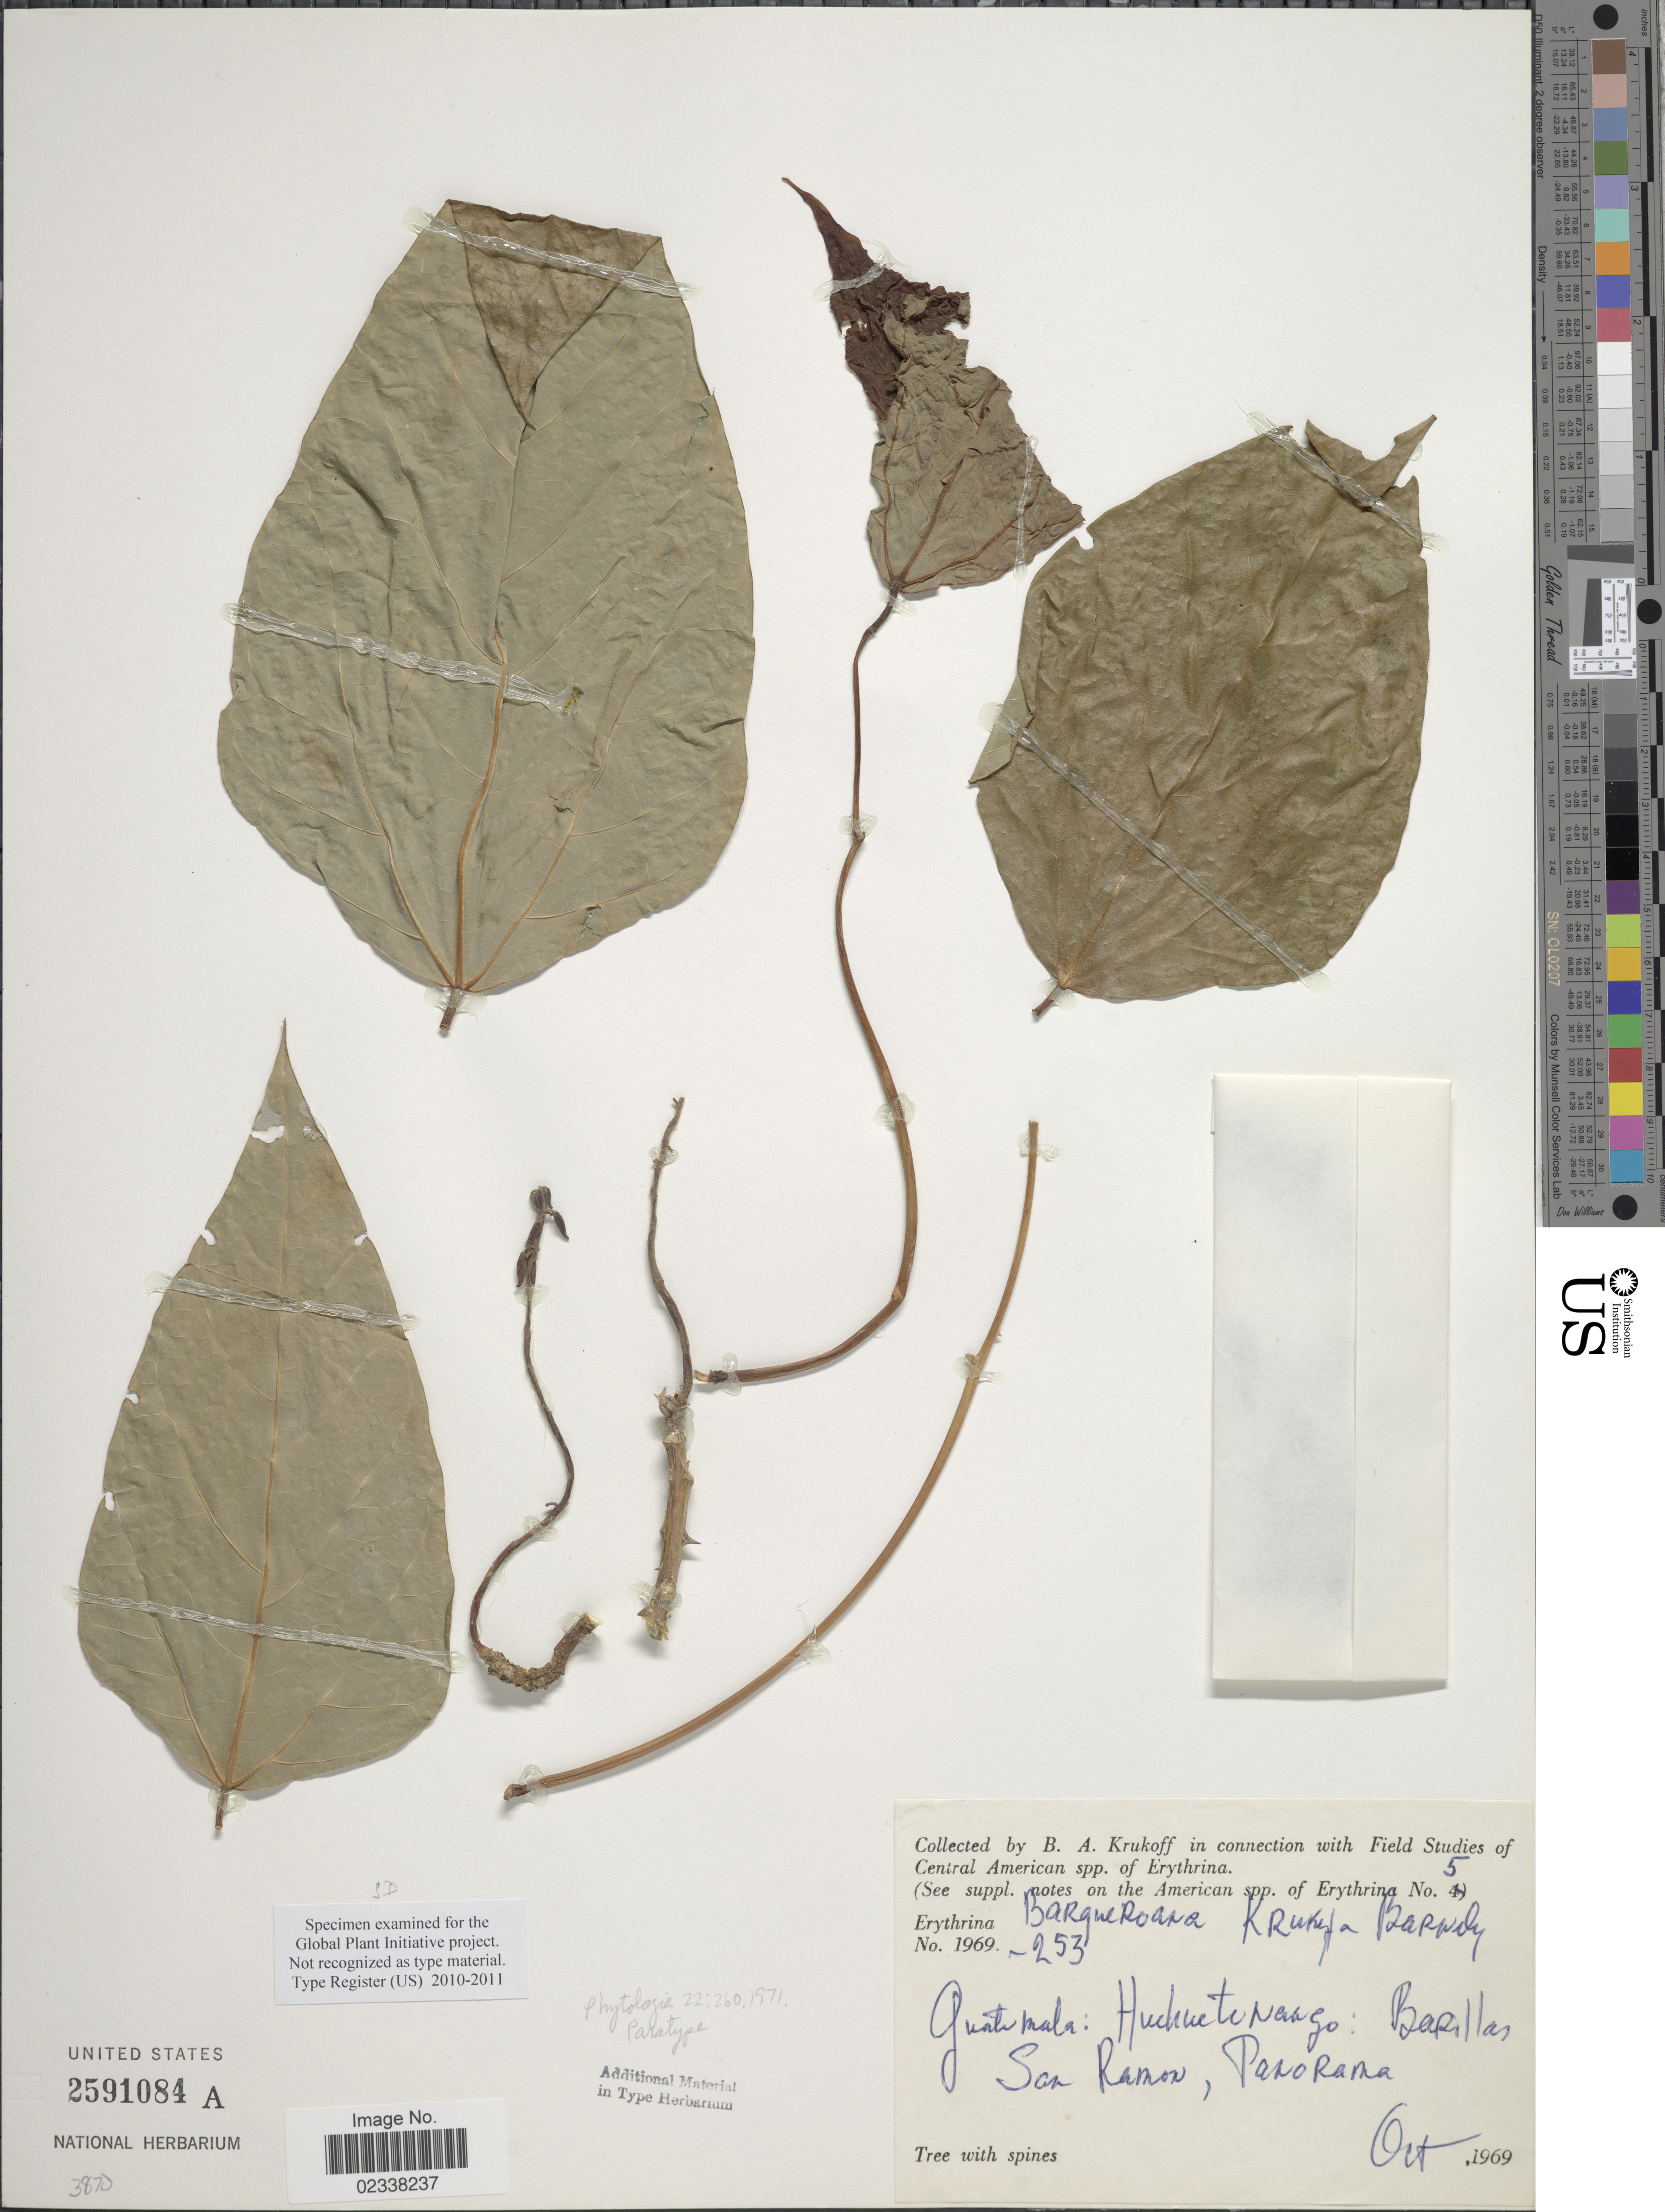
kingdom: Plantae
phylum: Tracheophyta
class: Magnoliopsida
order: Fabales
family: Fabaceae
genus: Erythrina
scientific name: Erythrina barqueroana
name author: Krukoff & Barneby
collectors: B. A. Krukoff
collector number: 1969-253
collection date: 1969-10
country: Guatemala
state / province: Huehuetenango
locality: Barillas San Ramon, Panorama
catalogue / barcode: US 2591084A